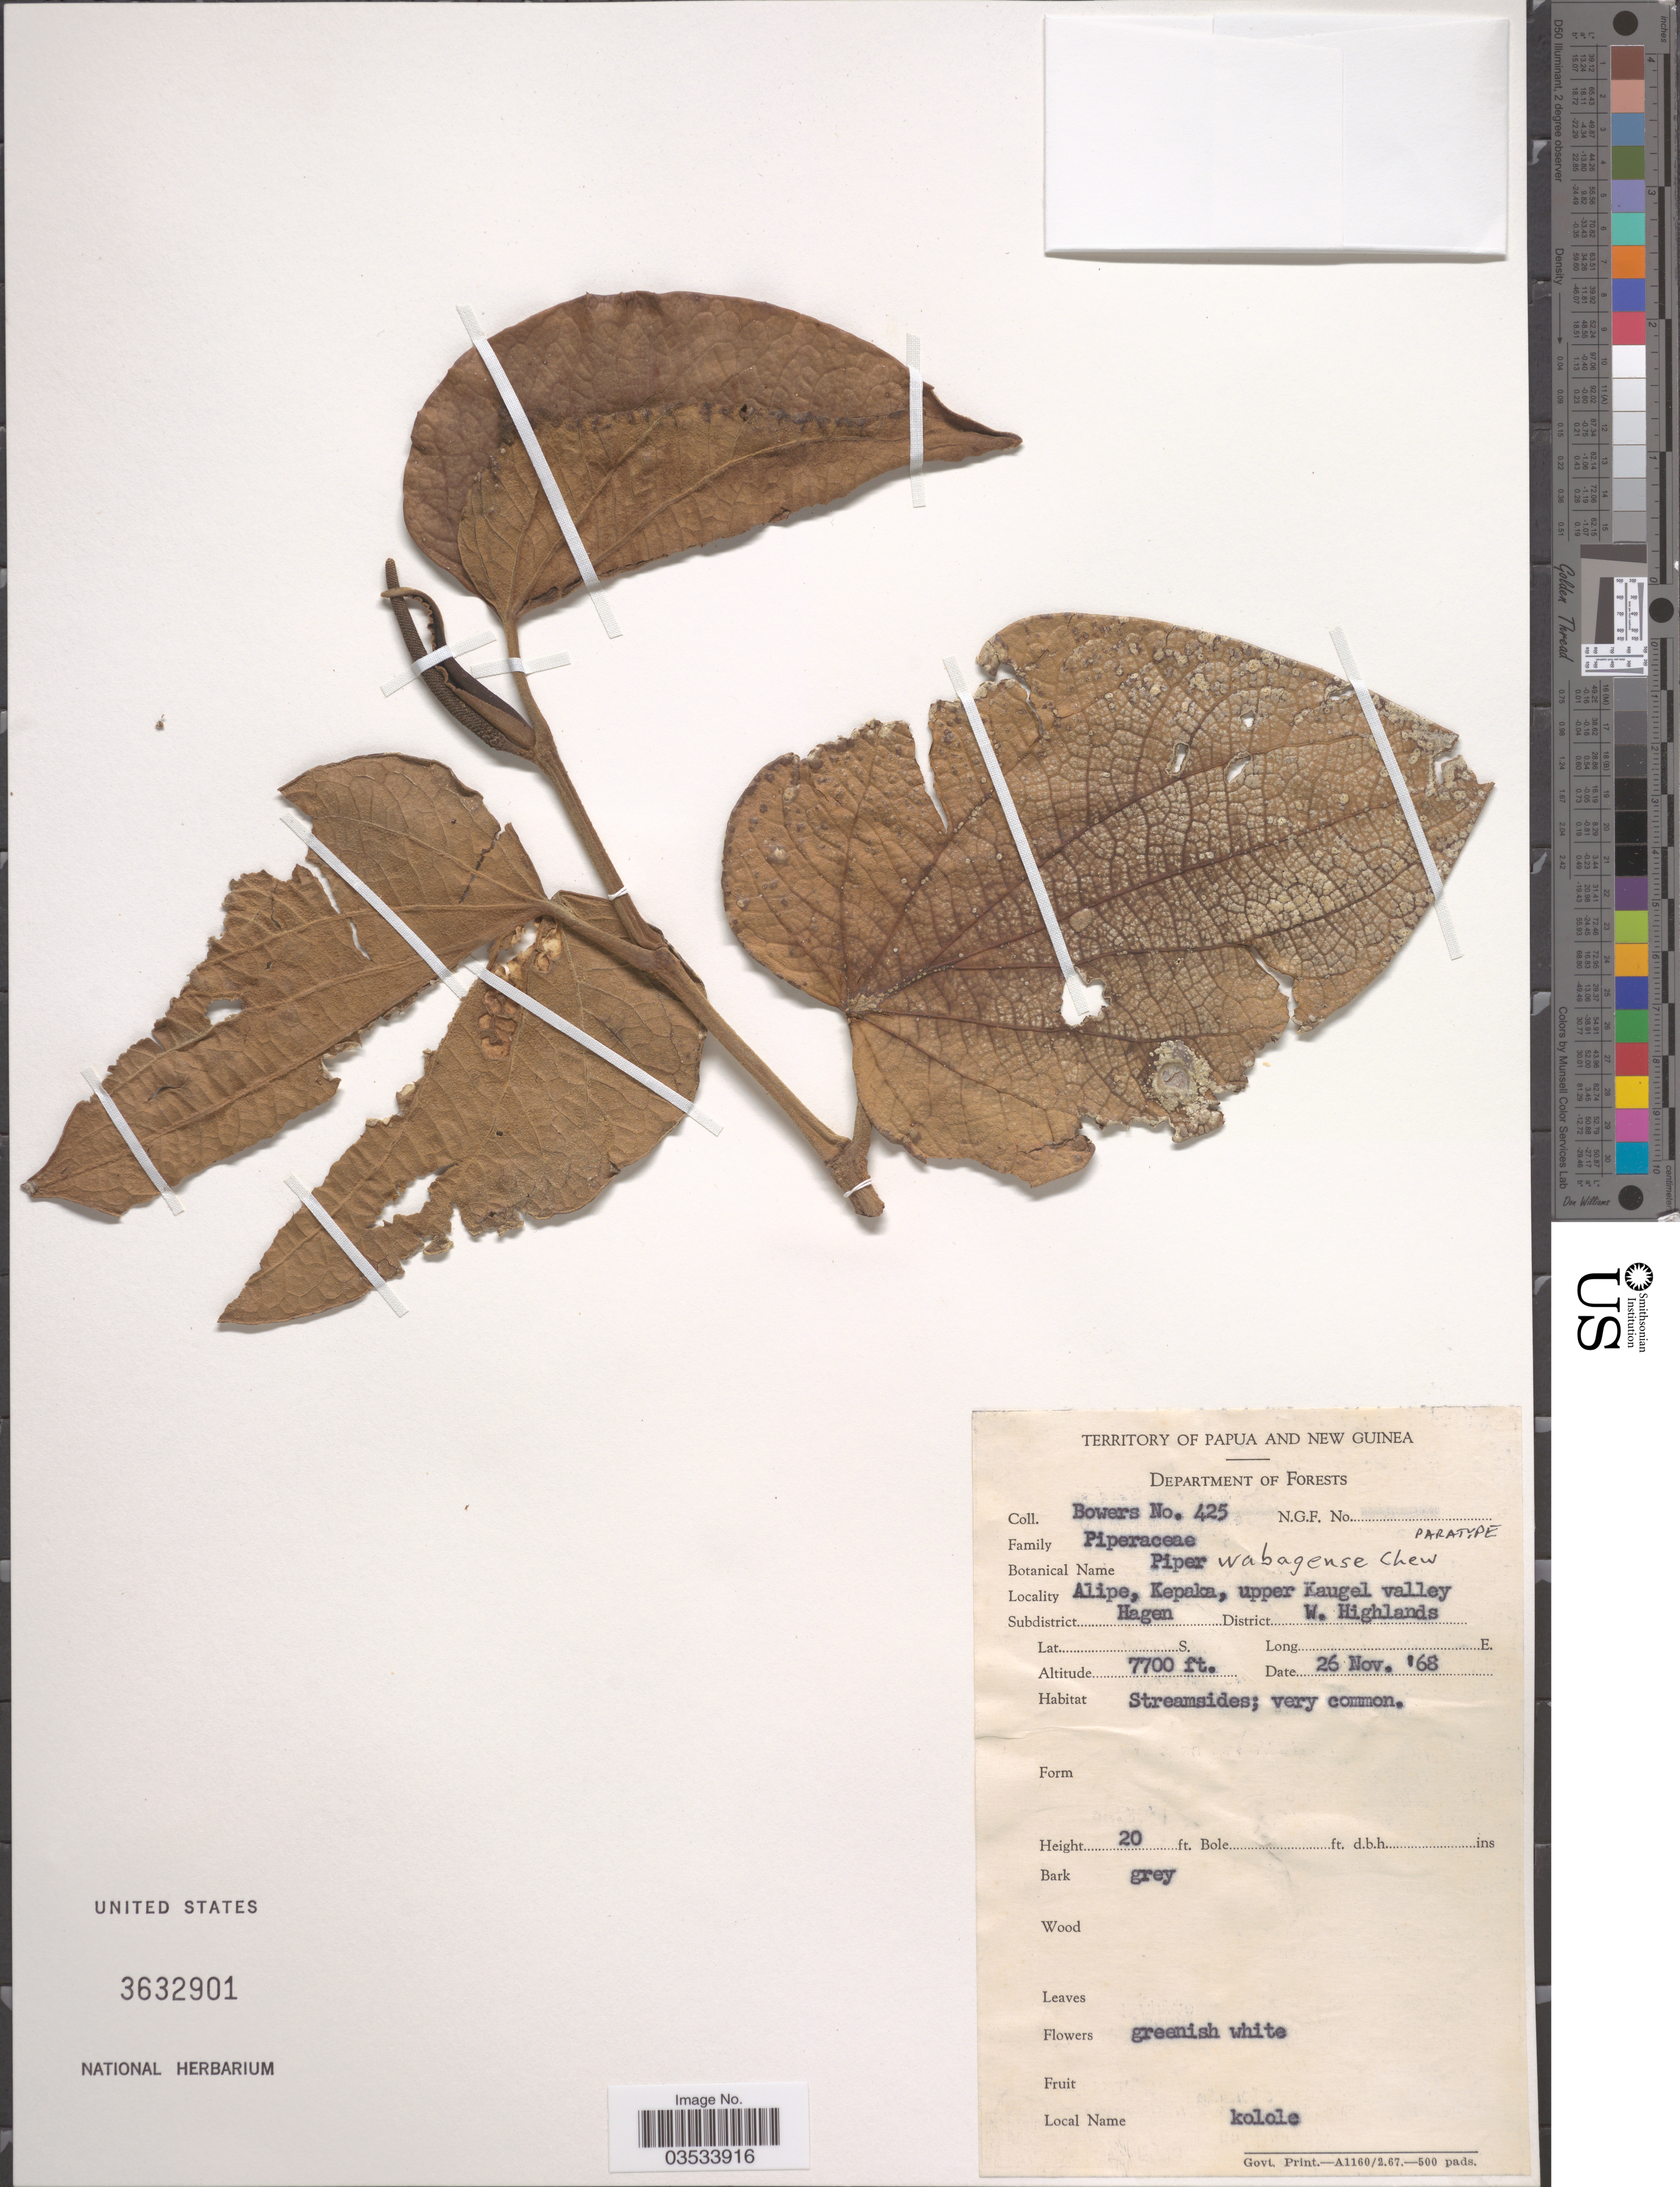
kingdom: Plantae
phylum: Tracheophyta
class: Magnoliopsida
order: Piperales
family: Piperaceae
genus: Piper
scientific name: Piper wabagense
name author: Chew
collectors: -. Bowers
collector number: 425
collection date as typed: Transcribed d/m/y: 26/11/68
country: Papua New Guinea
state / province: Western Highlands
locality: Territory of Papua and New Guinea. Alipe, Kepaka, upper Kaugel valley. Subdistrict Hagen. District W. Highlands.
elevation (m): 2347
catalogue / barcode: US 3632901